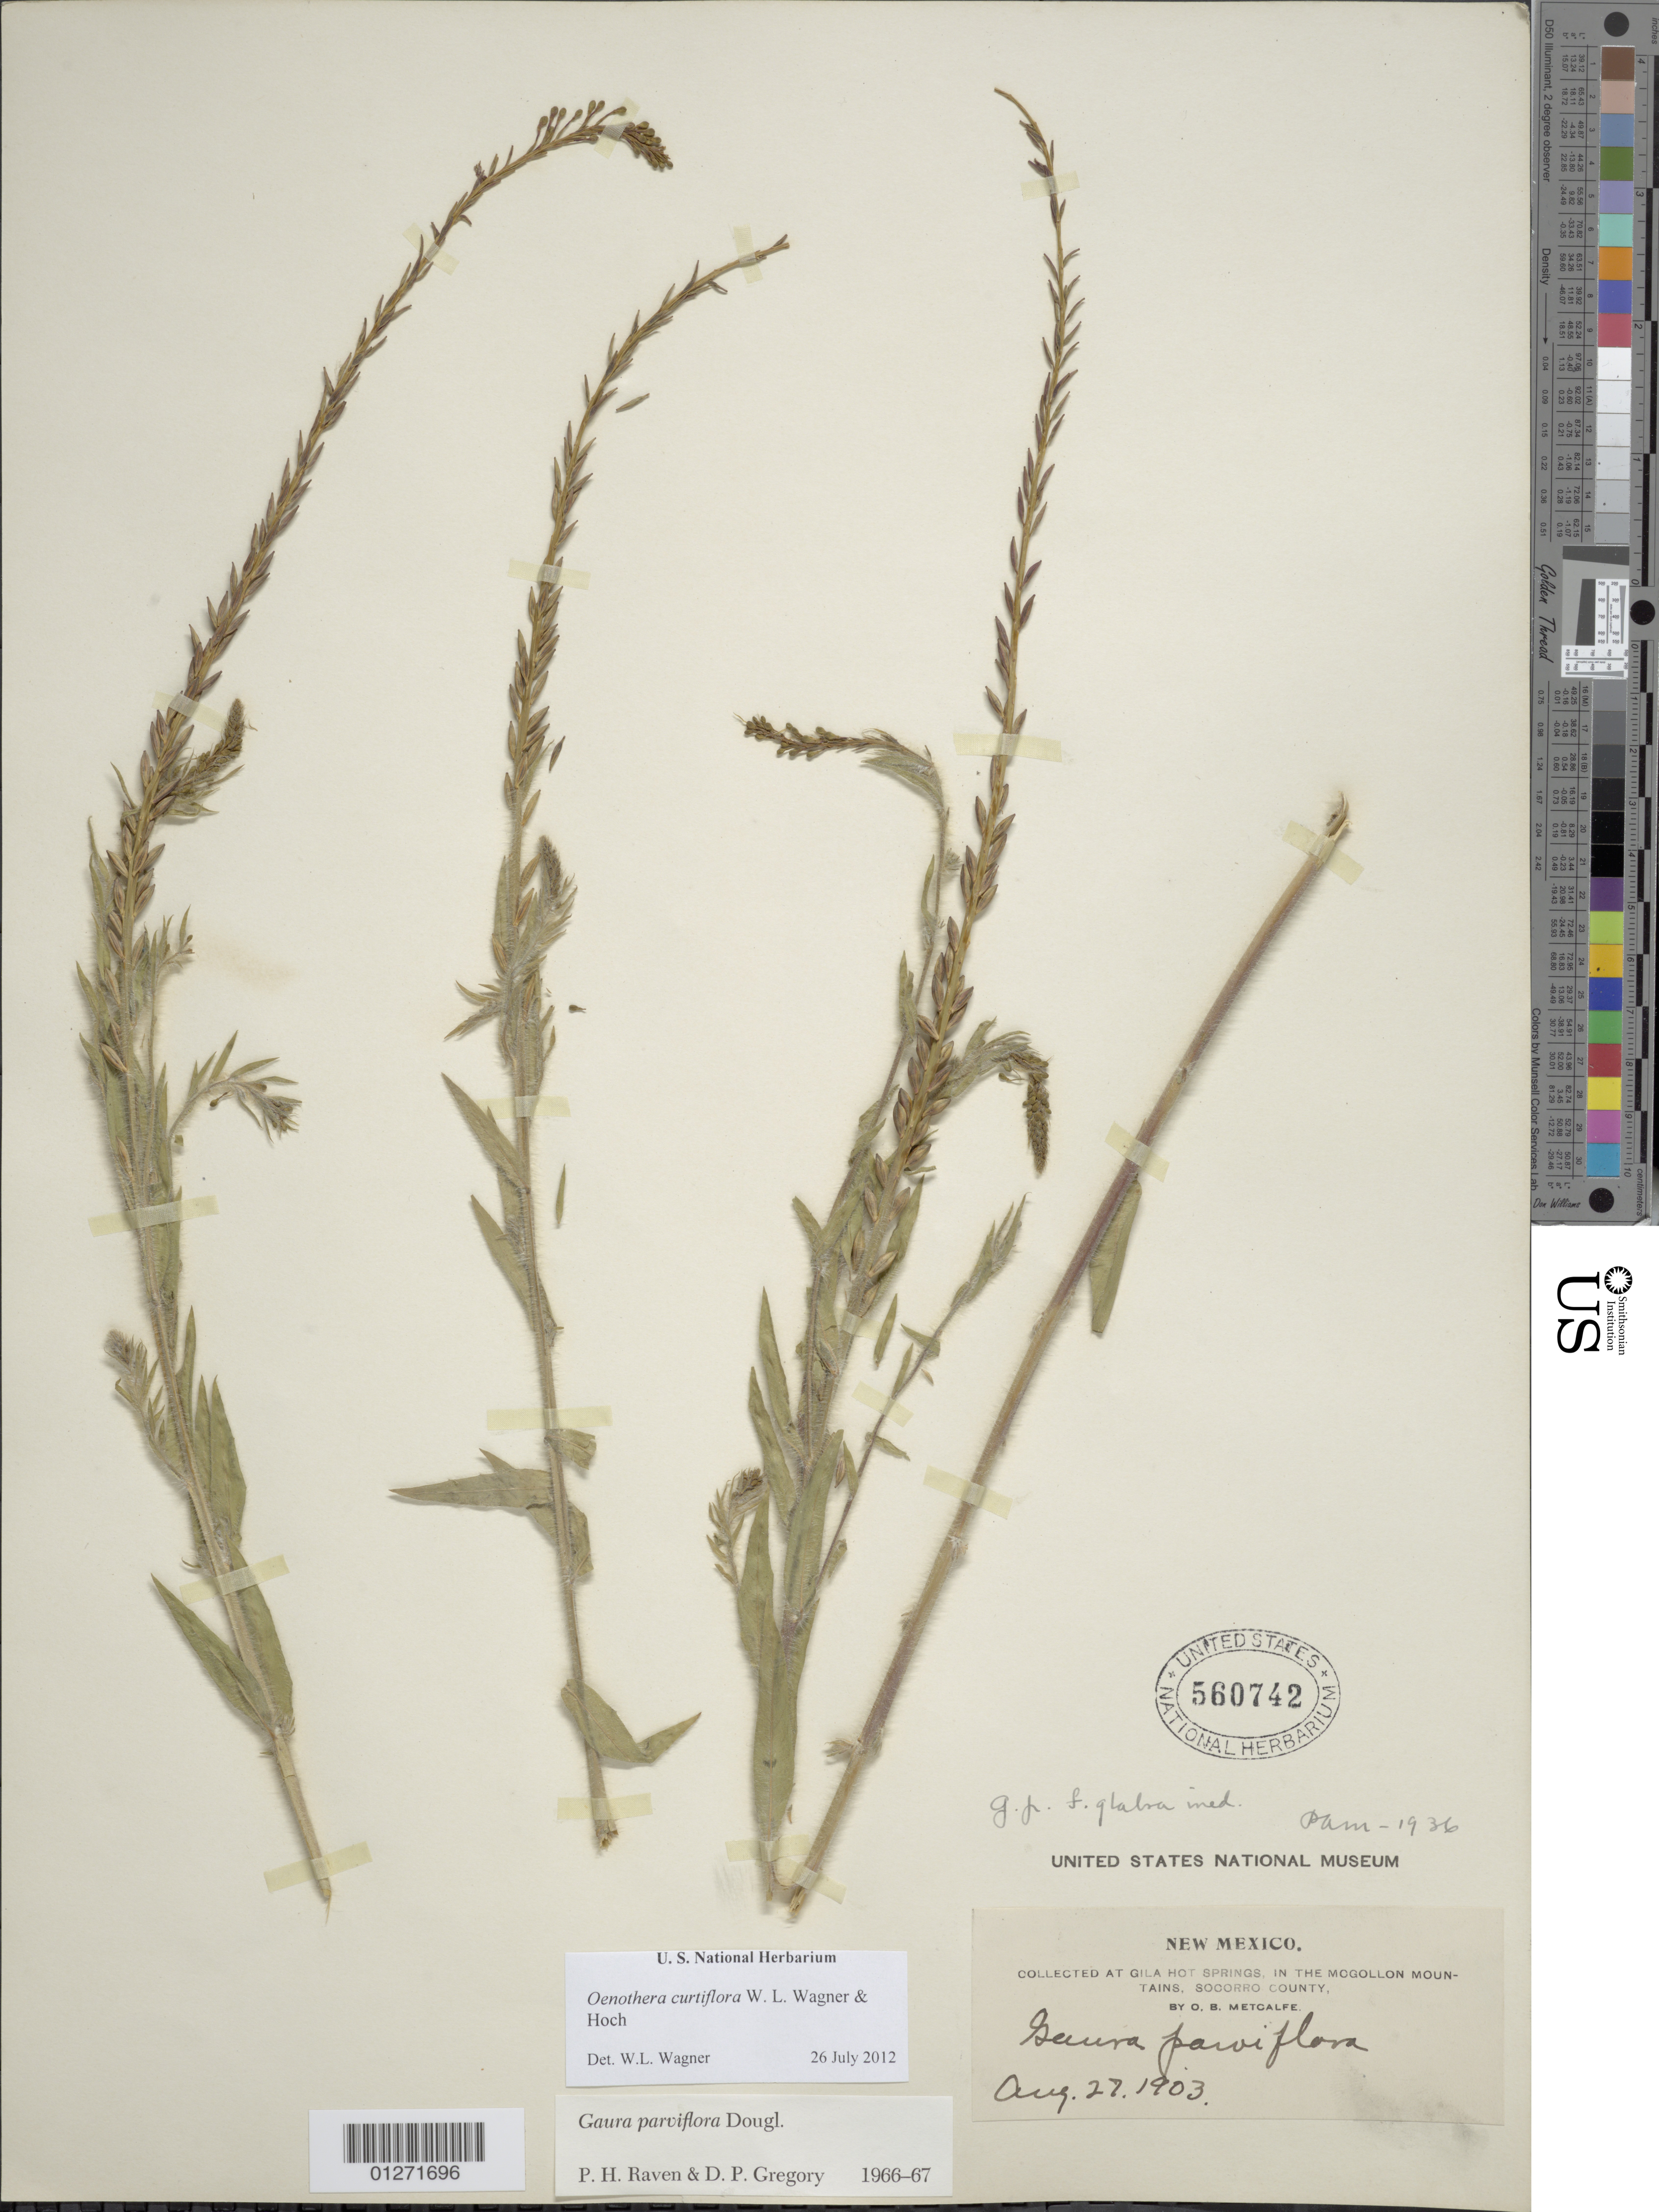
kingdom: Plantae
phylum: Tracheophyta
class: Magnoliopsida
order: Myrtales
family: Onagraceae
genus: Oenothera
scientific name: Oenothera curtiflora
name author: W.L. Wagner & Hoch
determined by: Wagner, W. L., (BOT), Smithsonian Institution - National Museum of Natural History (UNITED STATES)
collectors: O. B. Metcalfe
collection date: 1903-08-27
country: United States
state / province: New Mexico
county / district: Socorro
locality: Gila Hot Springs in Mogollon Mountains.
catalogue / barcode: US 560742